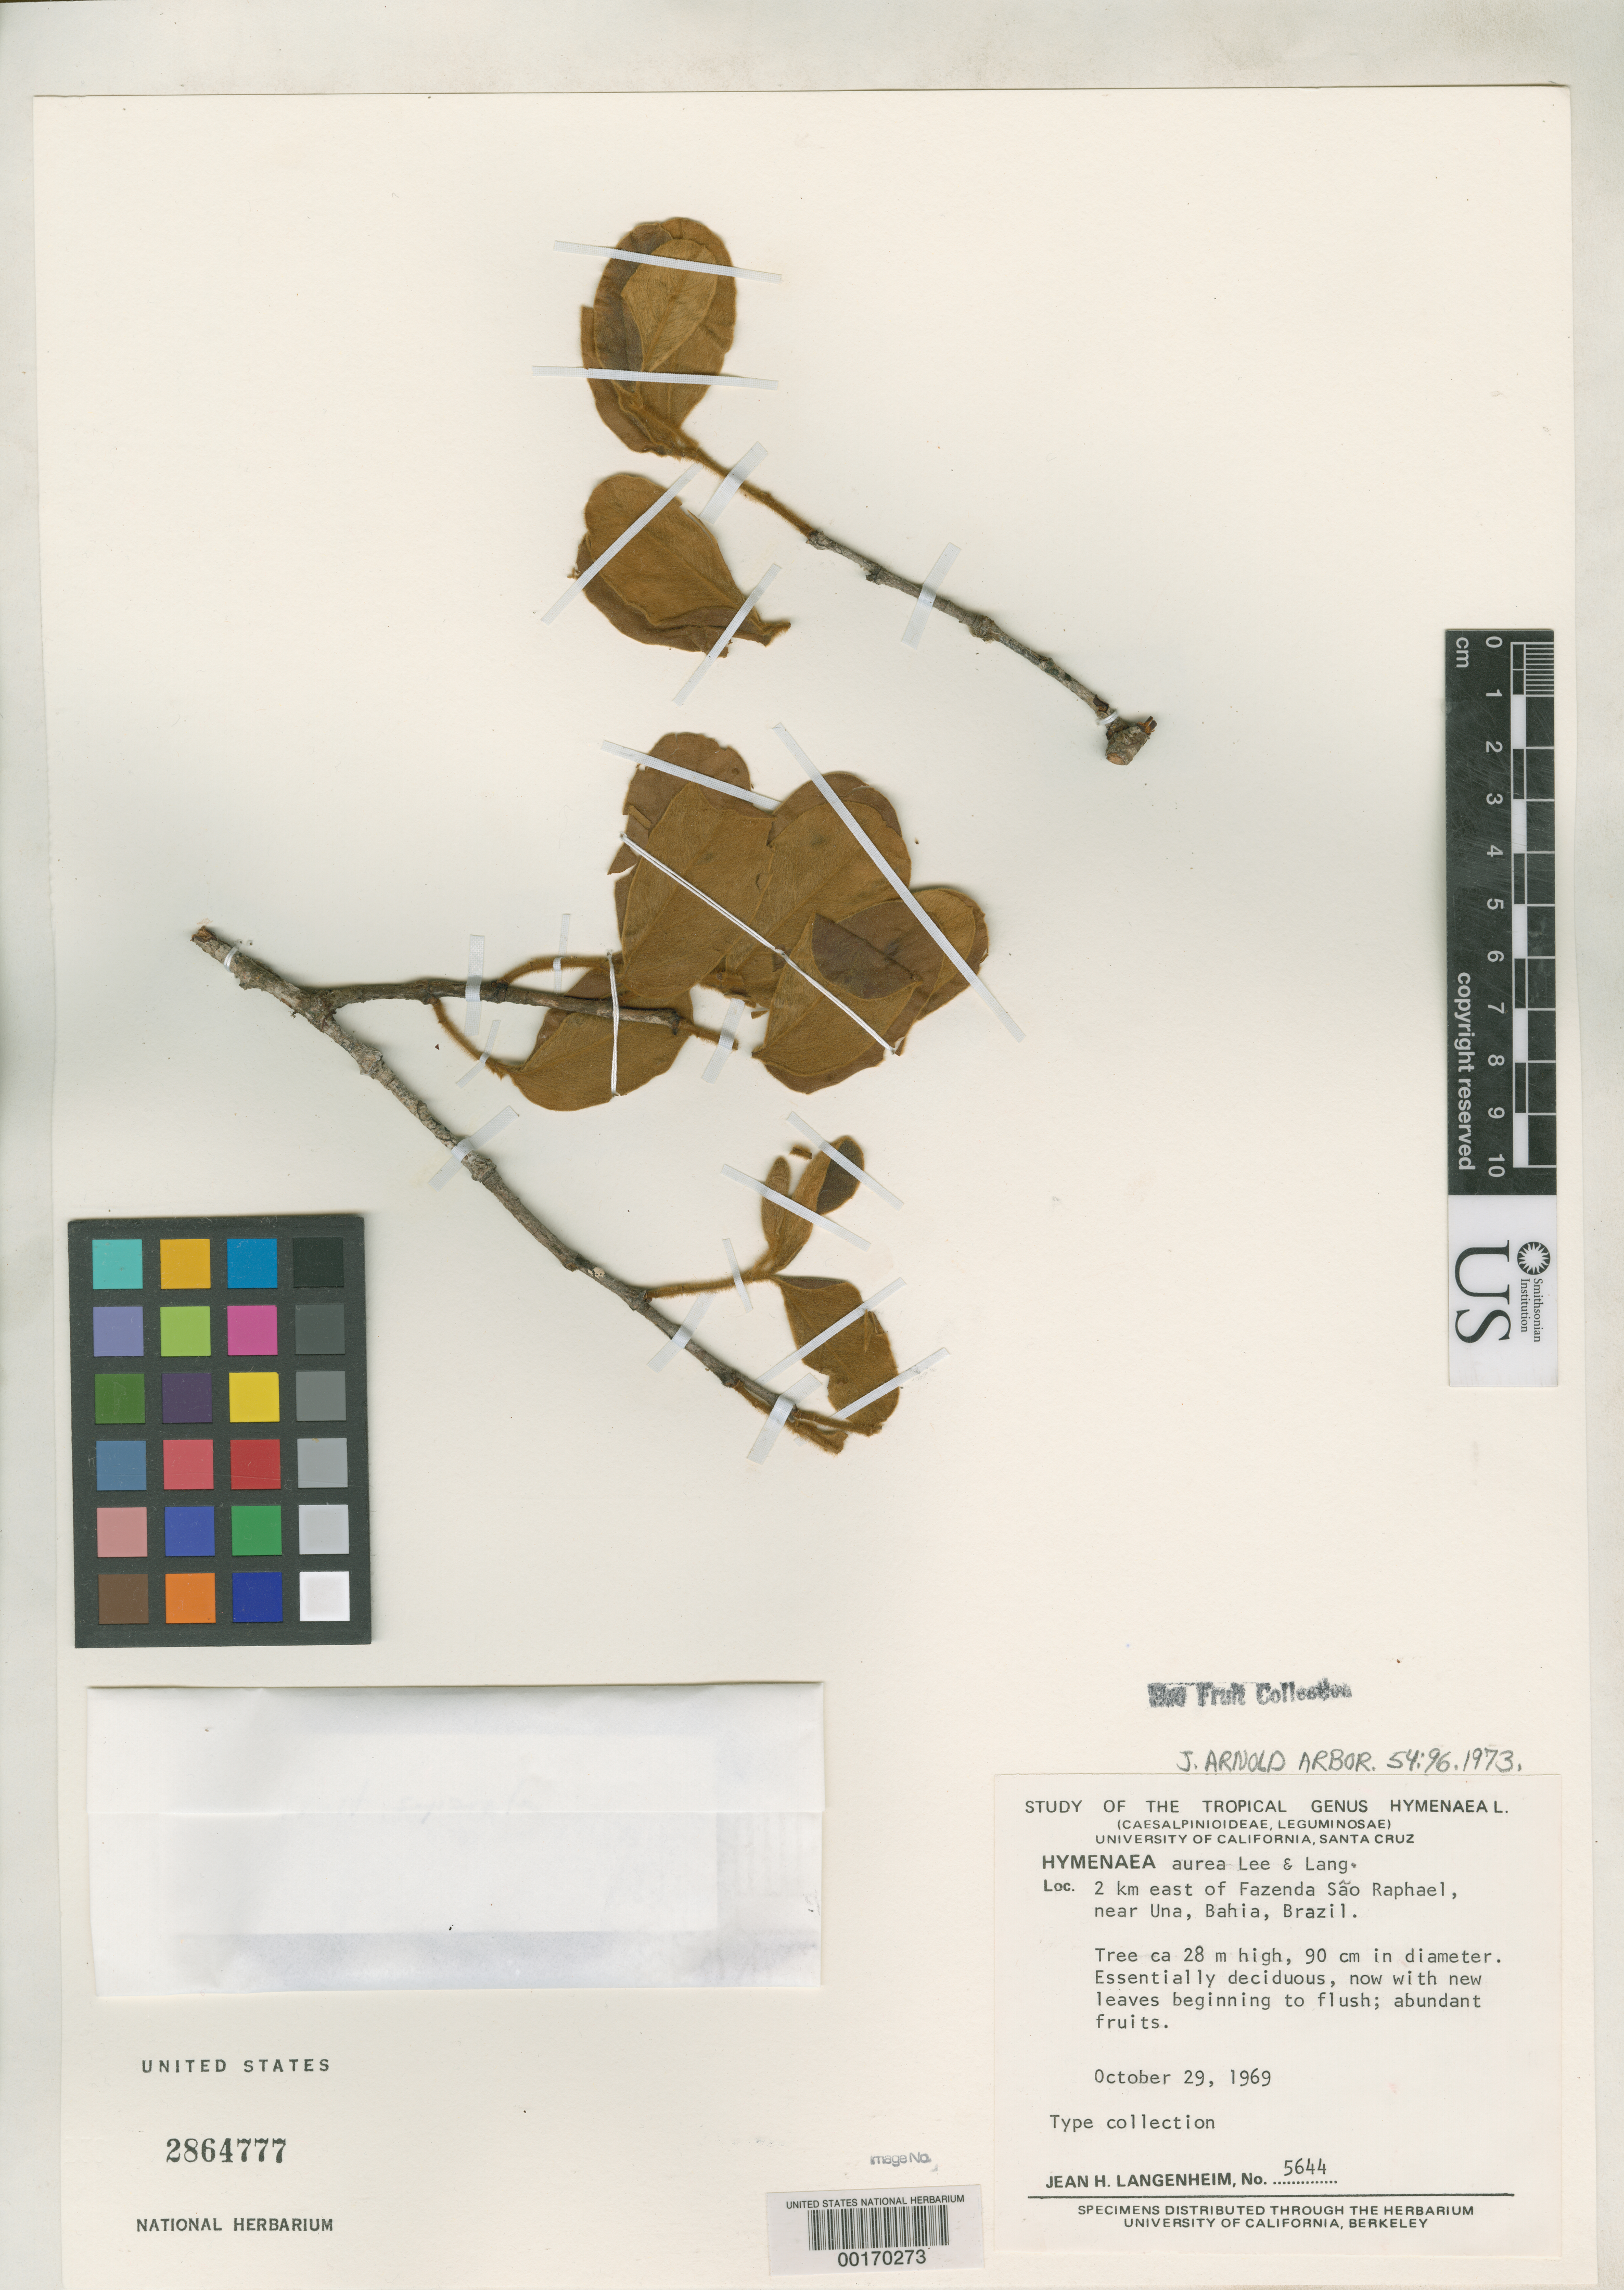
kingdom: Plantae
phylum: Tracheophyta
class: Magnoliopsida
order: Fabales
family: Fabaceae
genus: Hymenaea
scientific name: Hymenaea aurea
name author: Y.T. Lee & Langenh.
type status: Isotype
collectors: J. H. Langenheim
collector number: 5644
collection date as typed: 29 Oct 1969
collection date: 1969-10-29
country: Brazil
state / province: Bahia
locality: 2 km E of Fazenda Sao Raphael, near Una.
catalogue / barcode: US 2864777